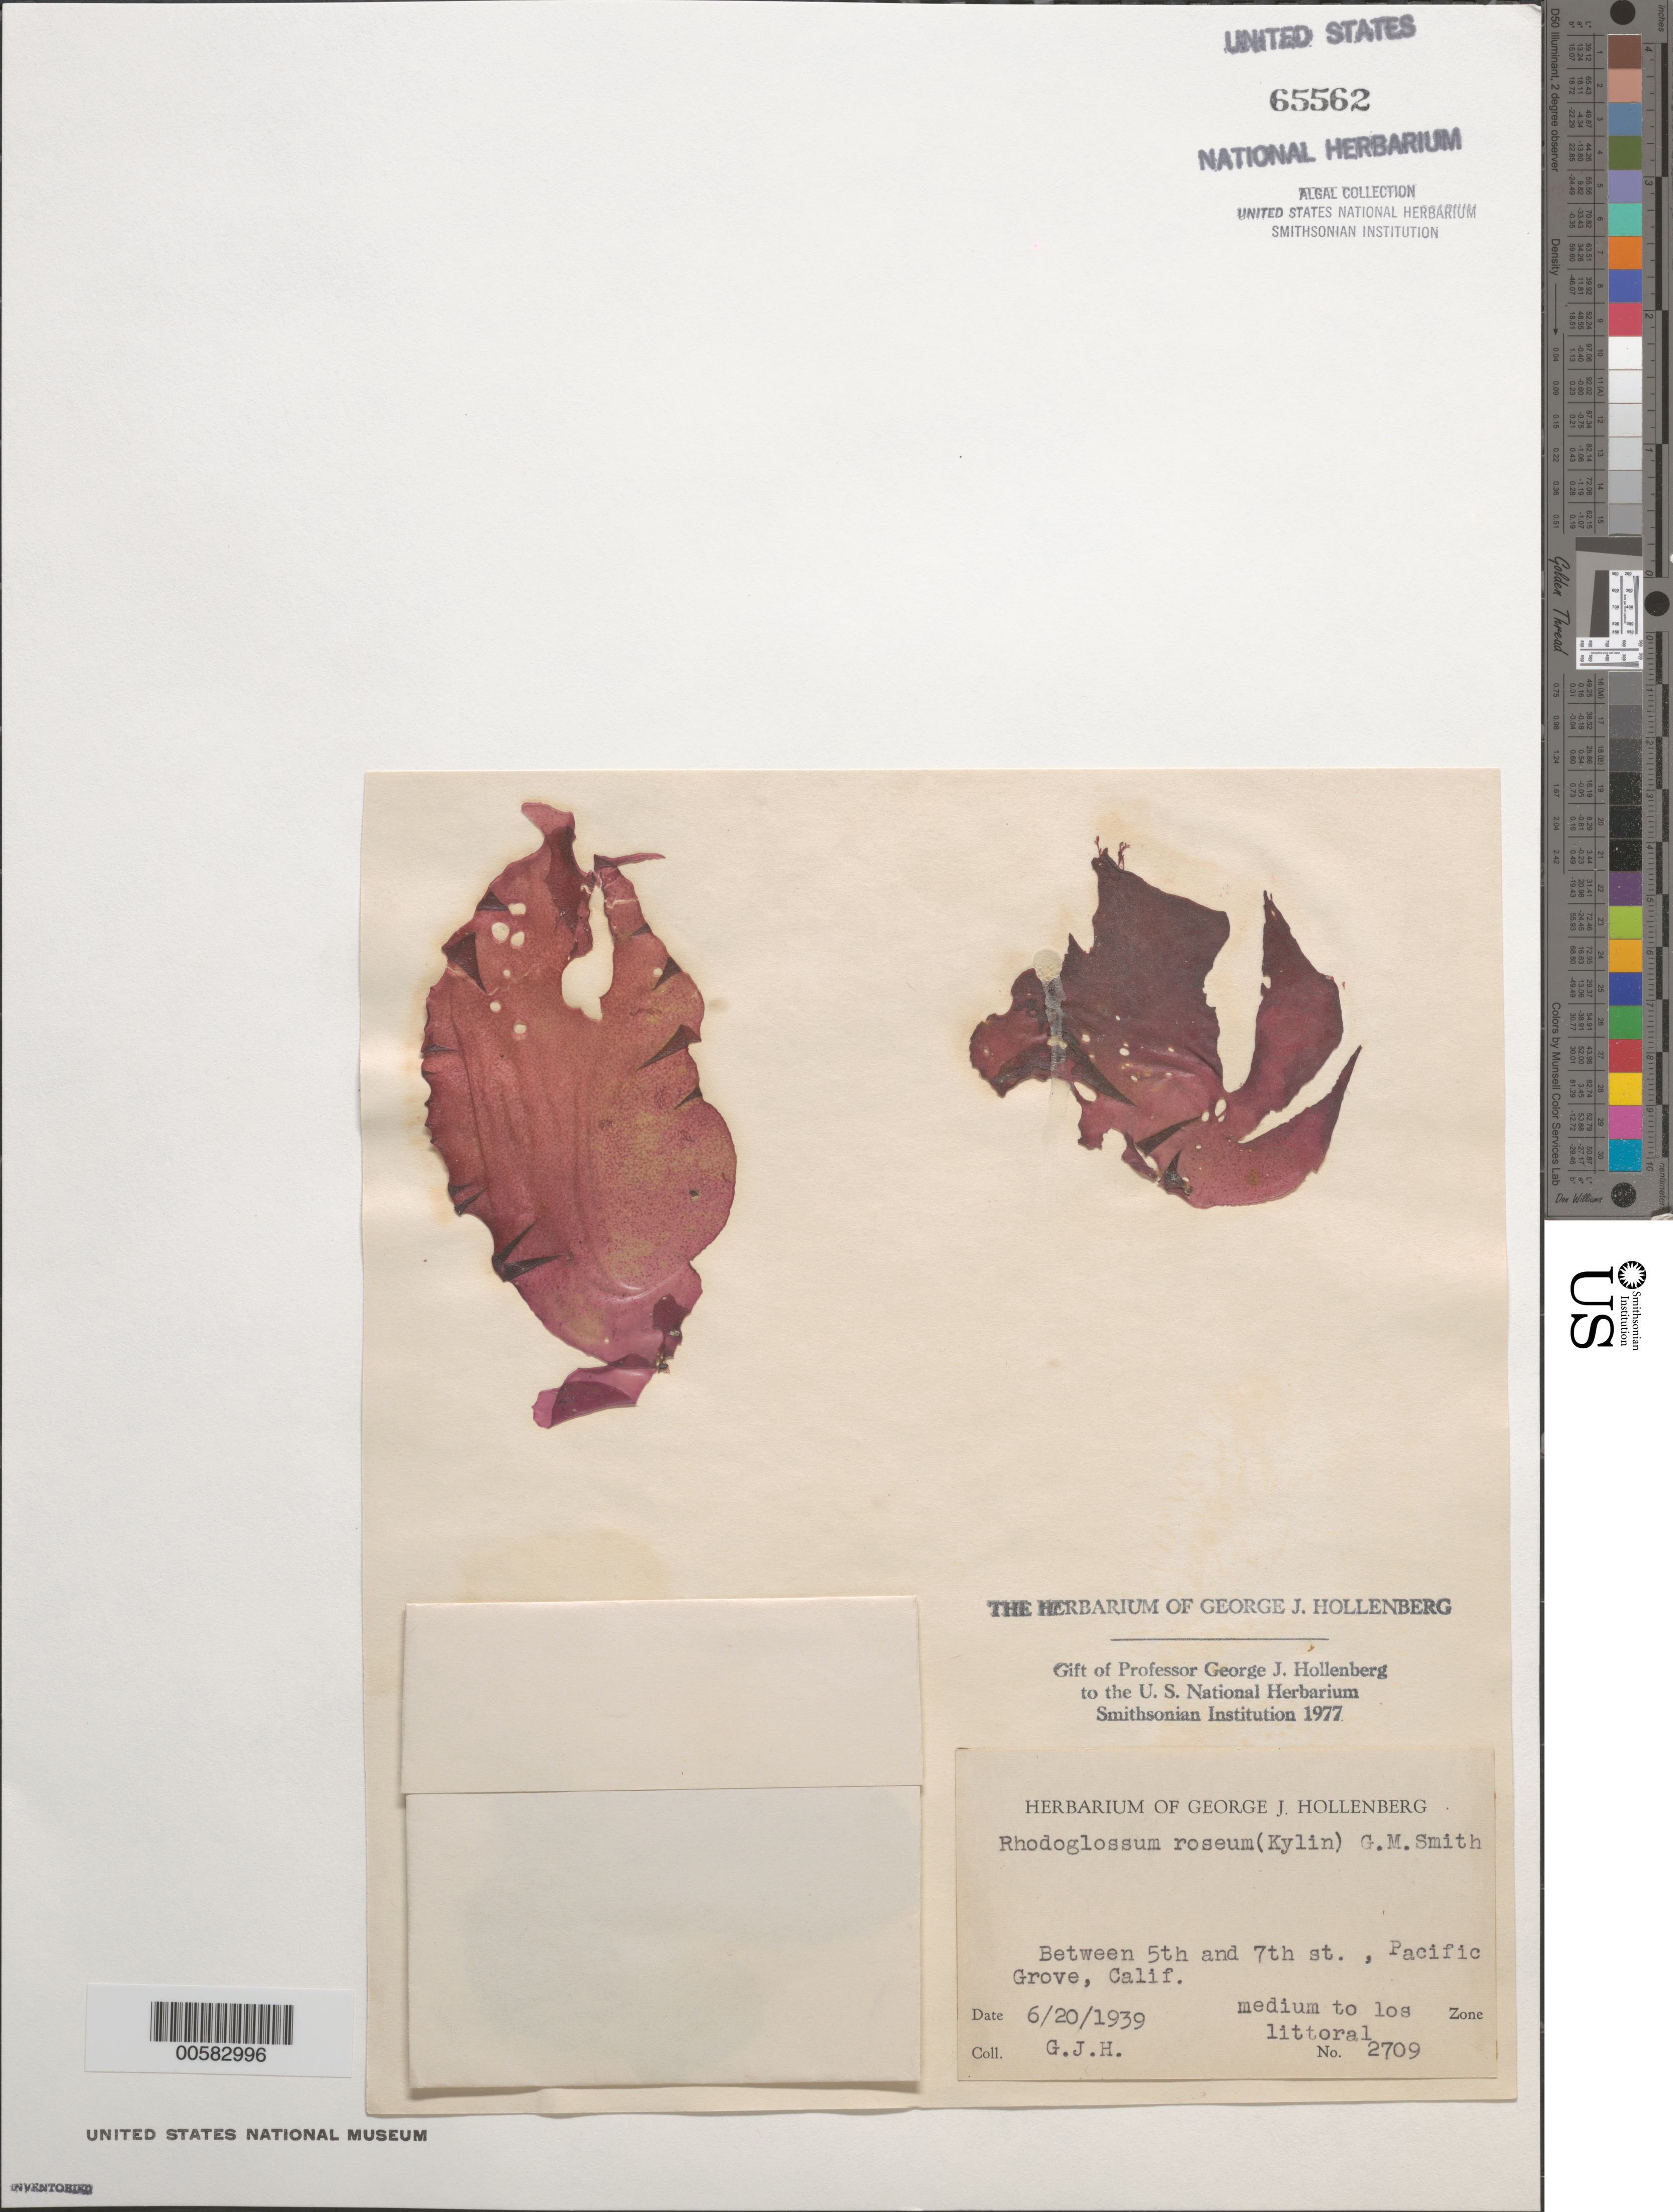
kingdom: Plantae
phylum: Rhodophyta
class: Florideophyceae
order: Gigartinales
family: Gigartinaceae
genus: Mazzaella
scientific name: Mazzaella rosea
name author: (Kylin) Fredericq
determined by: Algae name updating Project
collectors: G. Hollenberg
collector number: GJH 2709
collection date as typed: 20 Jun 1939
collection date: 1939-06-20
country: United States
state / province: California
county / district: Monterey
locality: Pacific Grove, between 5th Street and 7th Street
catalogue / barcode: US 65562